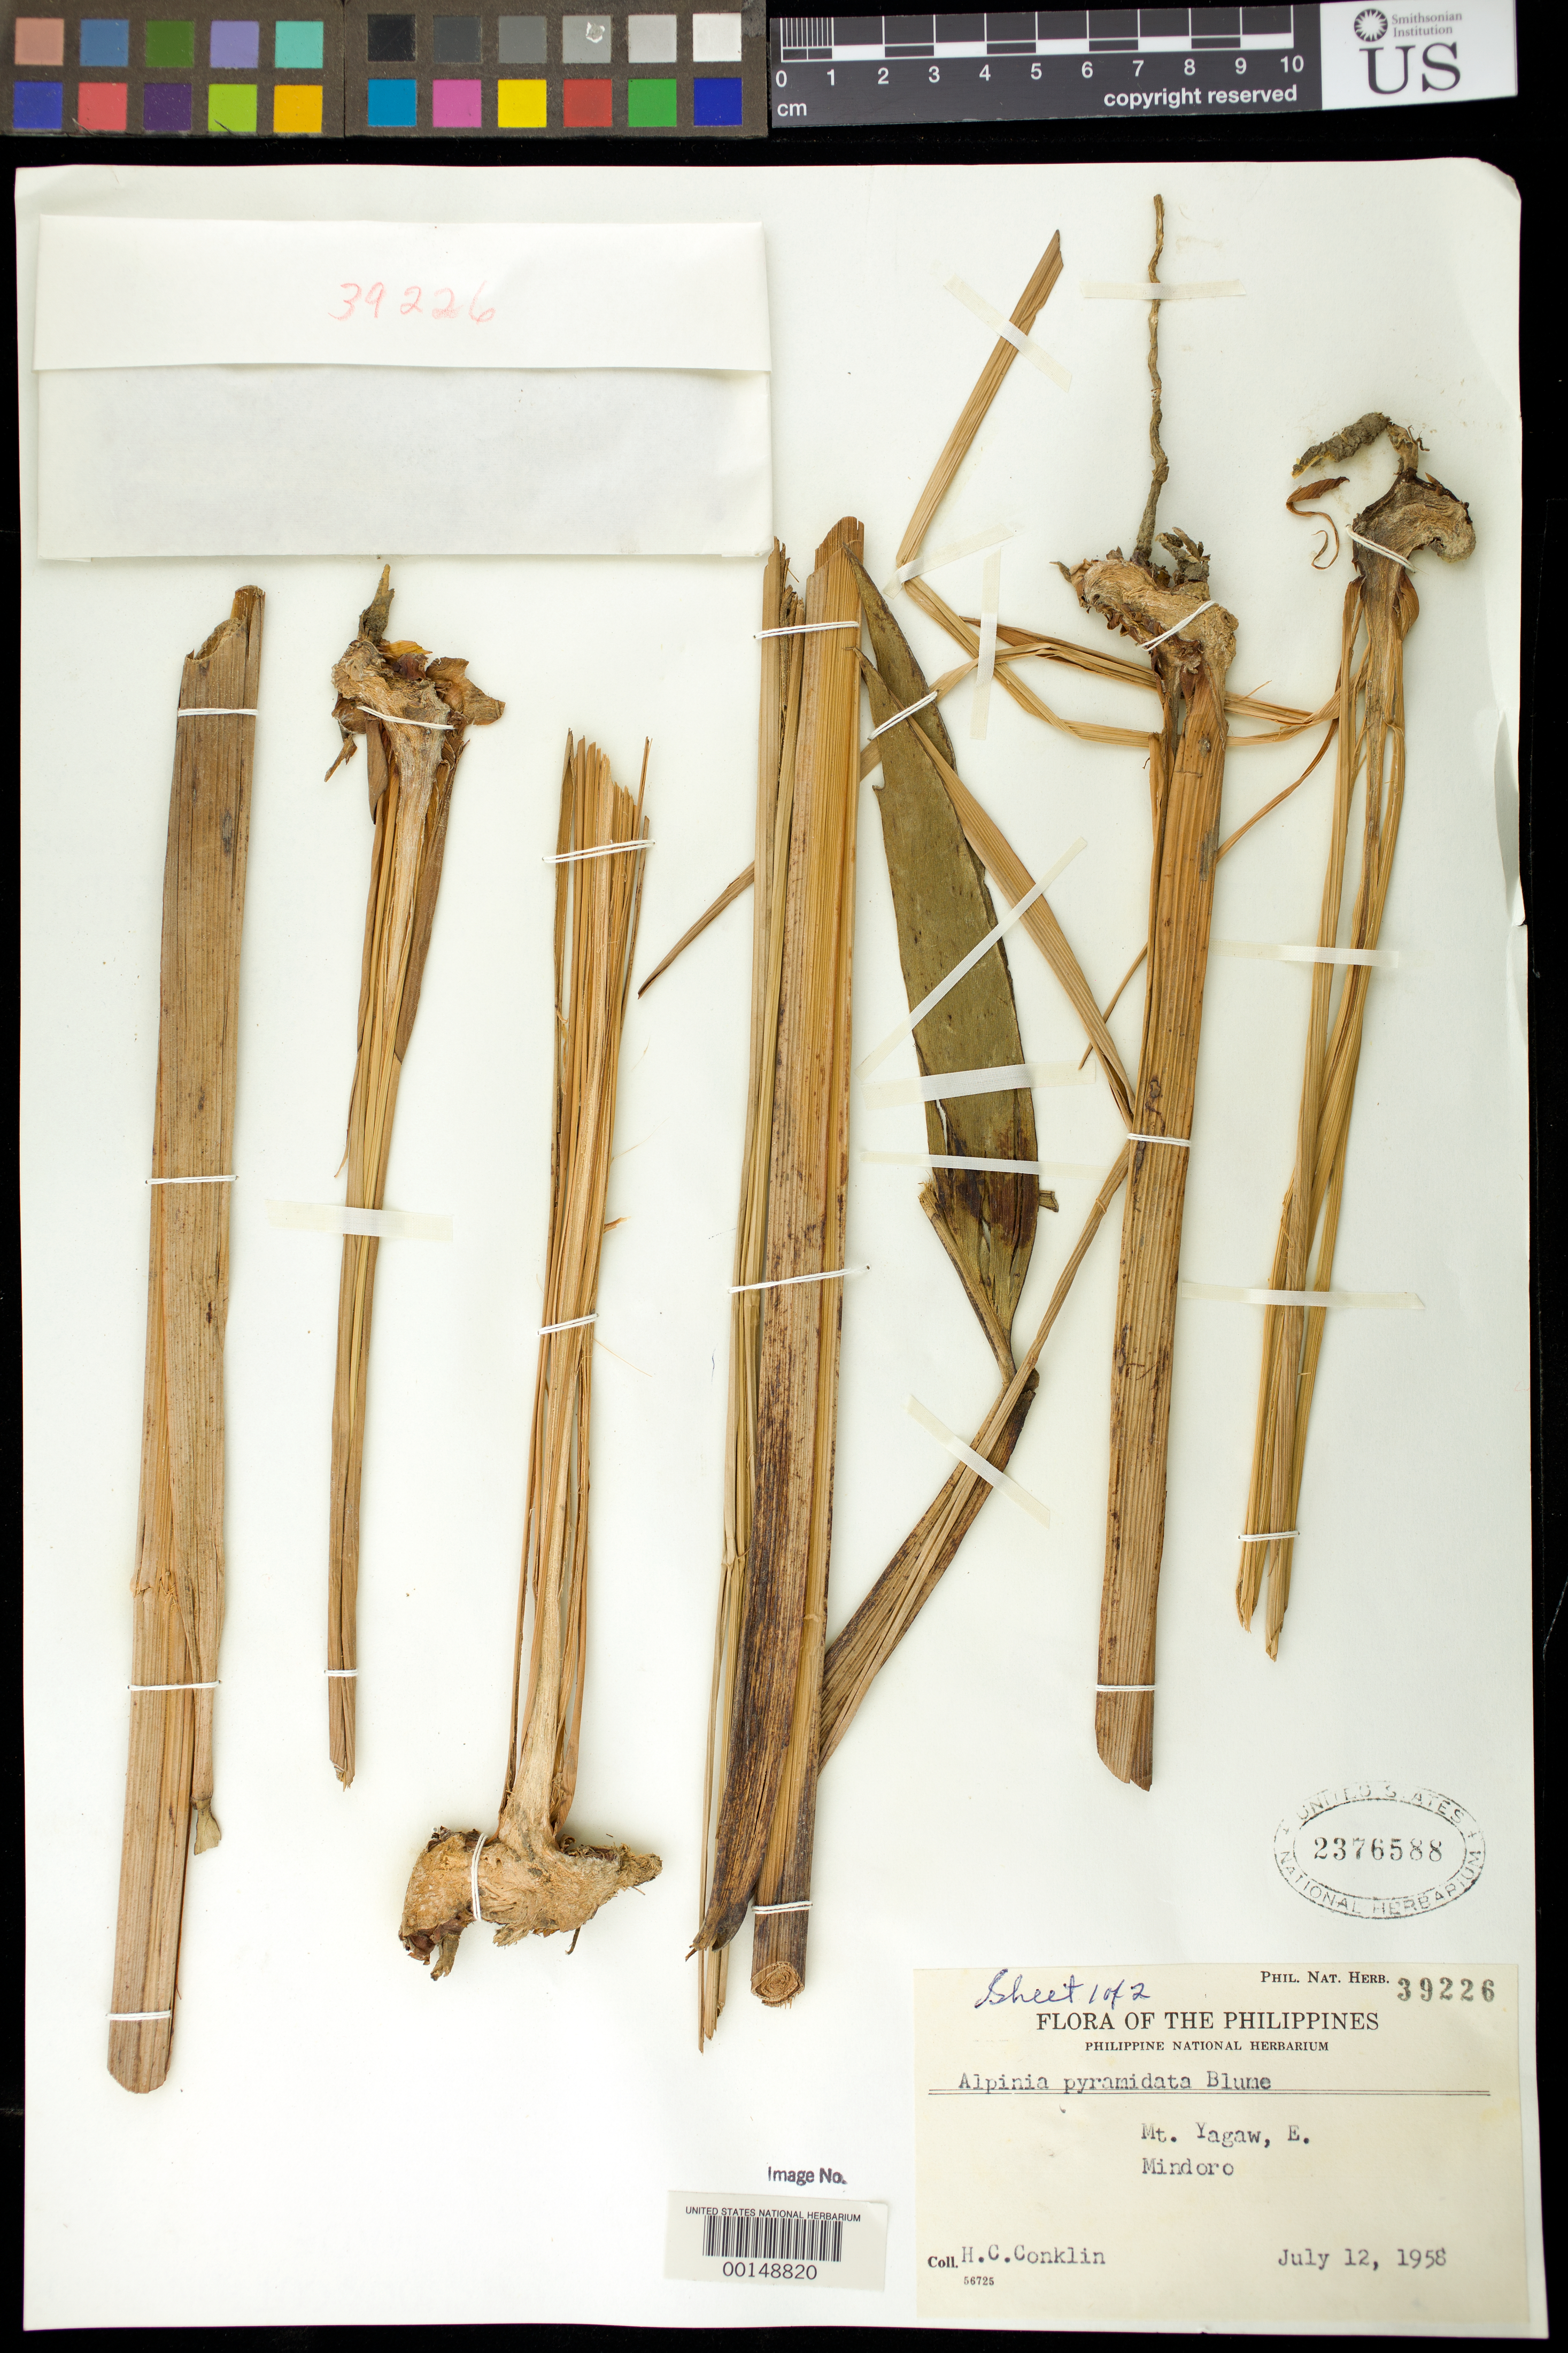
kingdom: Plantae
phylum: Tracheophyta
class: Liliopsida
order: Zingiberales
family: Zingiberaceae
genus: Alpinia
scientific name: Alpinia pyramidata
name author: Blume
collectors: H. Conklin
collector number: Phil. Nat. Herb. 39226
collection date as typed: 12 Jul 1958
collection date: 1958-07-12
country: Philippines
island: Mindoro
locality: Mt. yagaw, e.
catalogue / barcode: US 2376588